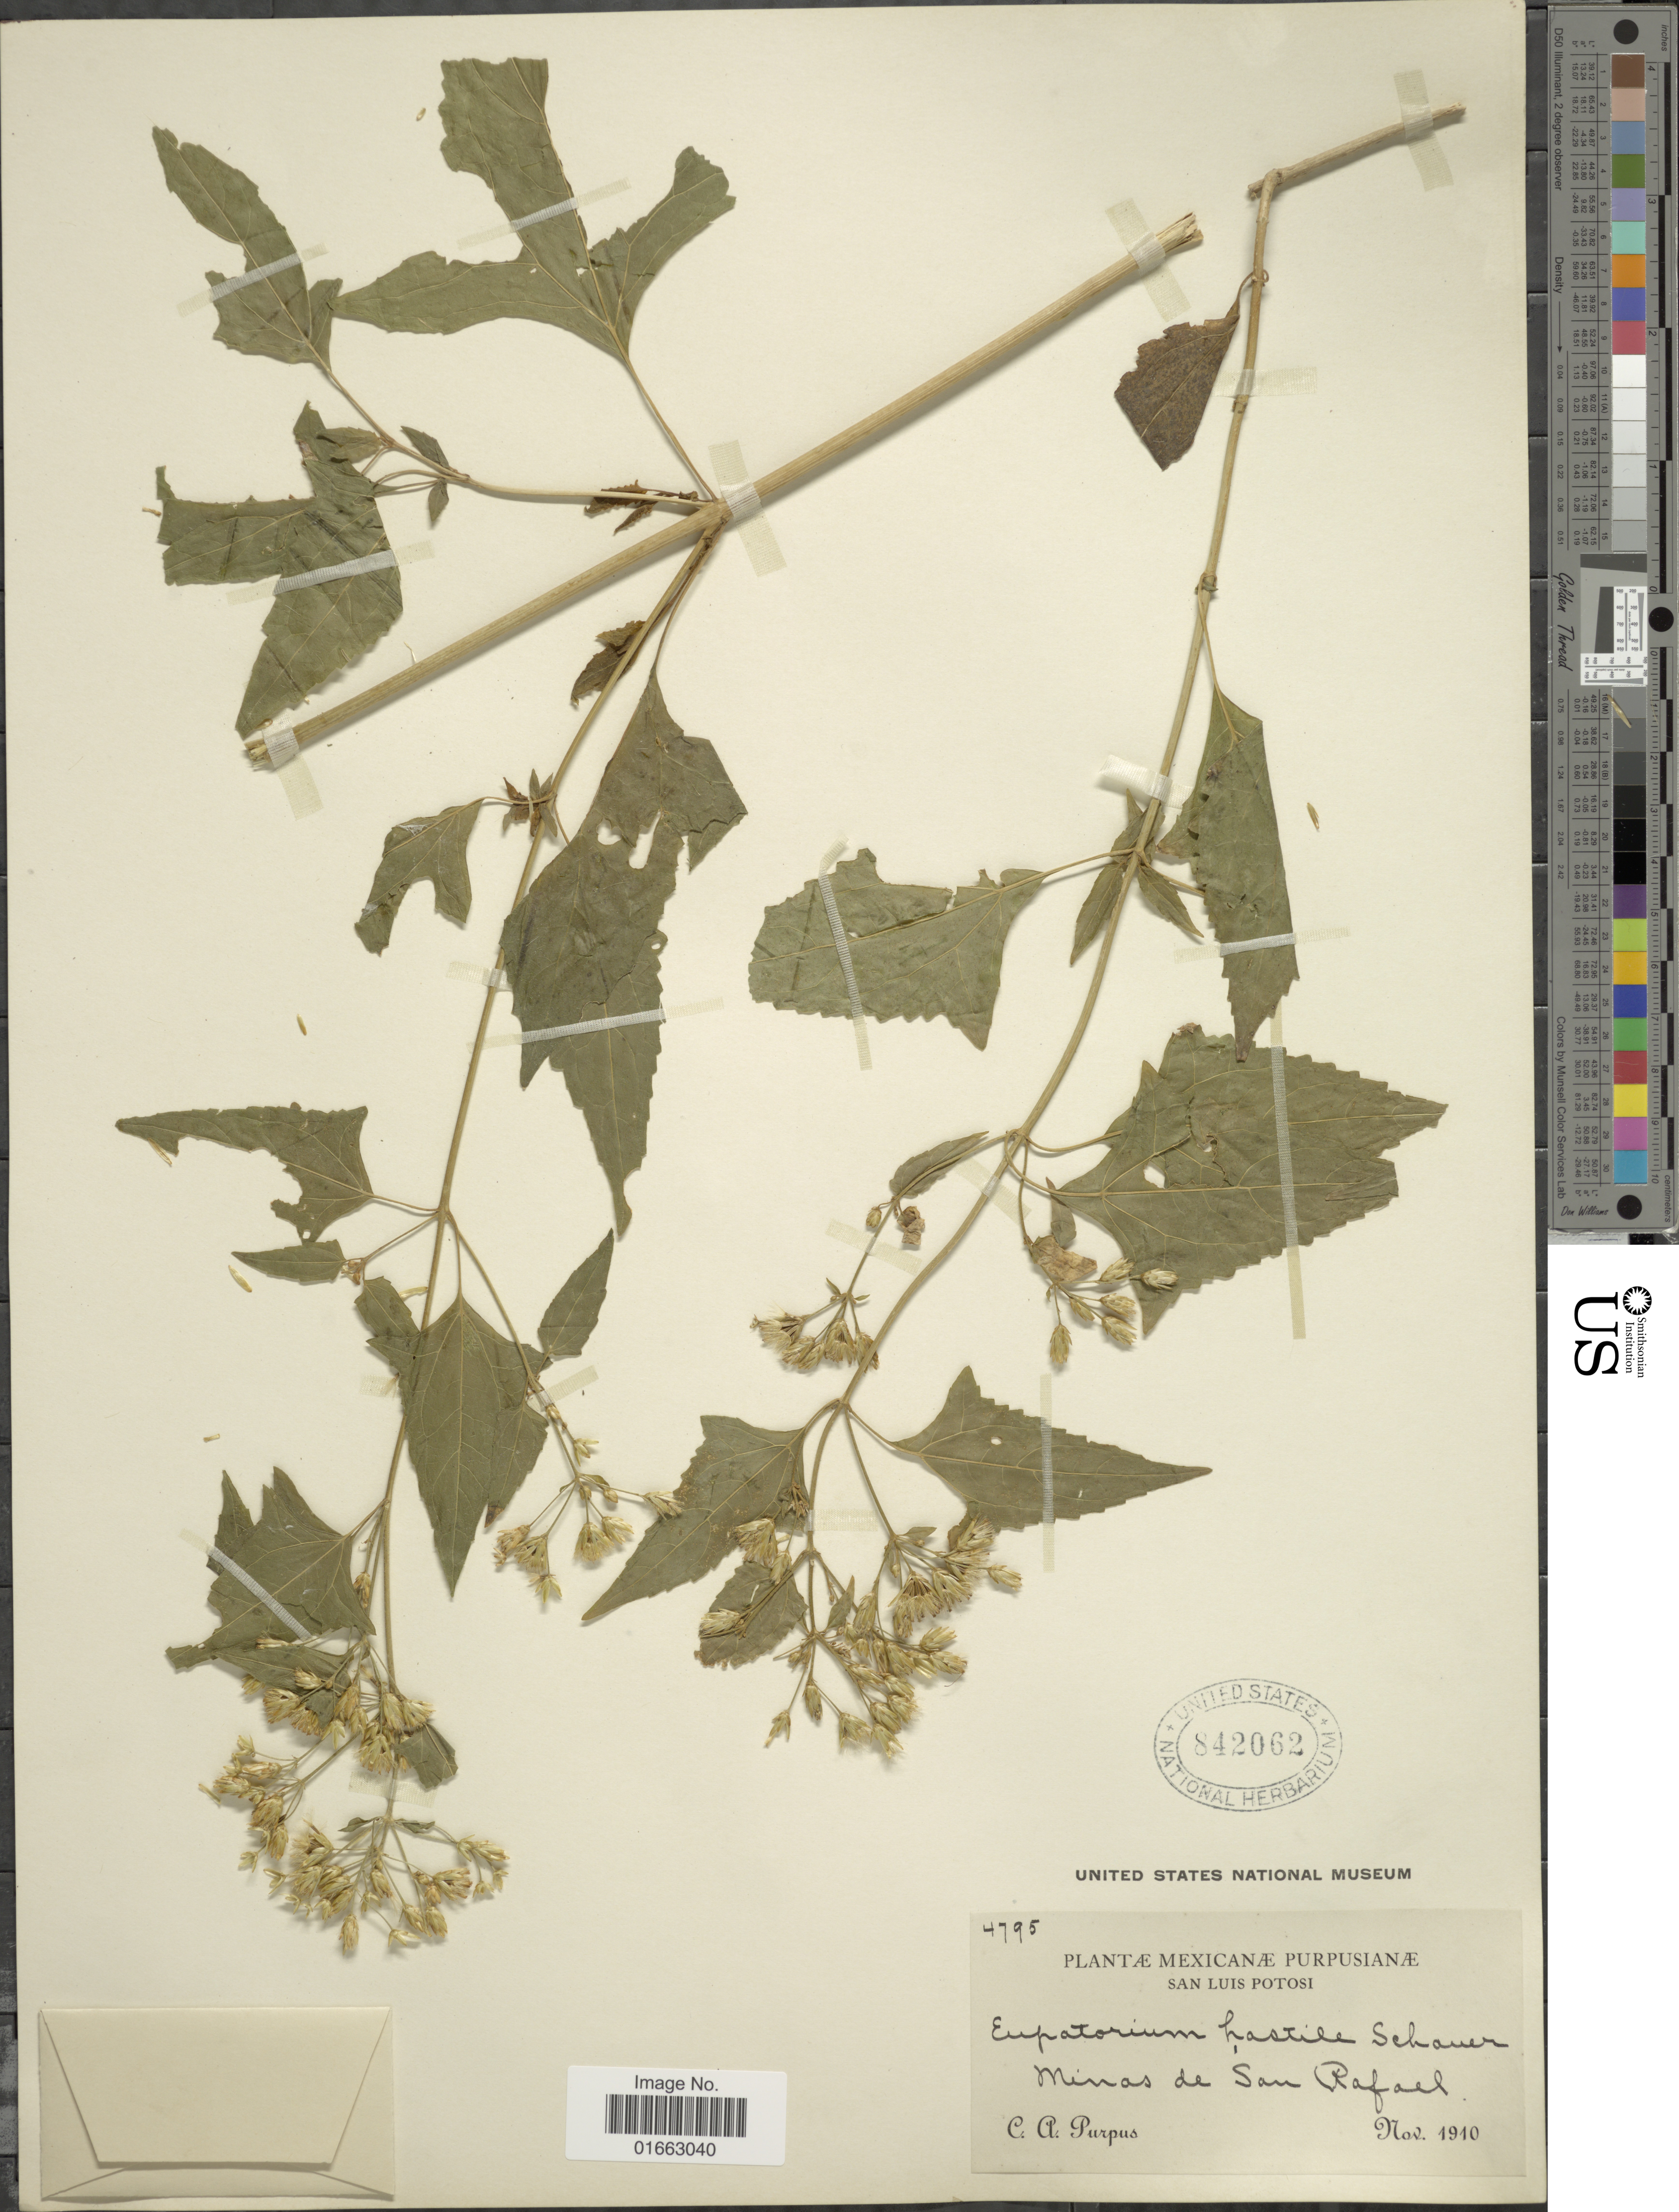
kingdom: Plantae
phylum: Tracheophyta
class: Magnoliopsida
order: Asterales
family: Asteraceae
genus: Critonia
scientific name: Critonia spinaciaefolia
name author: (DC.) R.M. King & H. Rob.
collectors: C. A. Purpus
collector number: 4795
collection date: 1910-11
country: Mexico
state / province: San Luis Potosí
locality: Minas de San Rafael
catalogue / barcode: US 842062